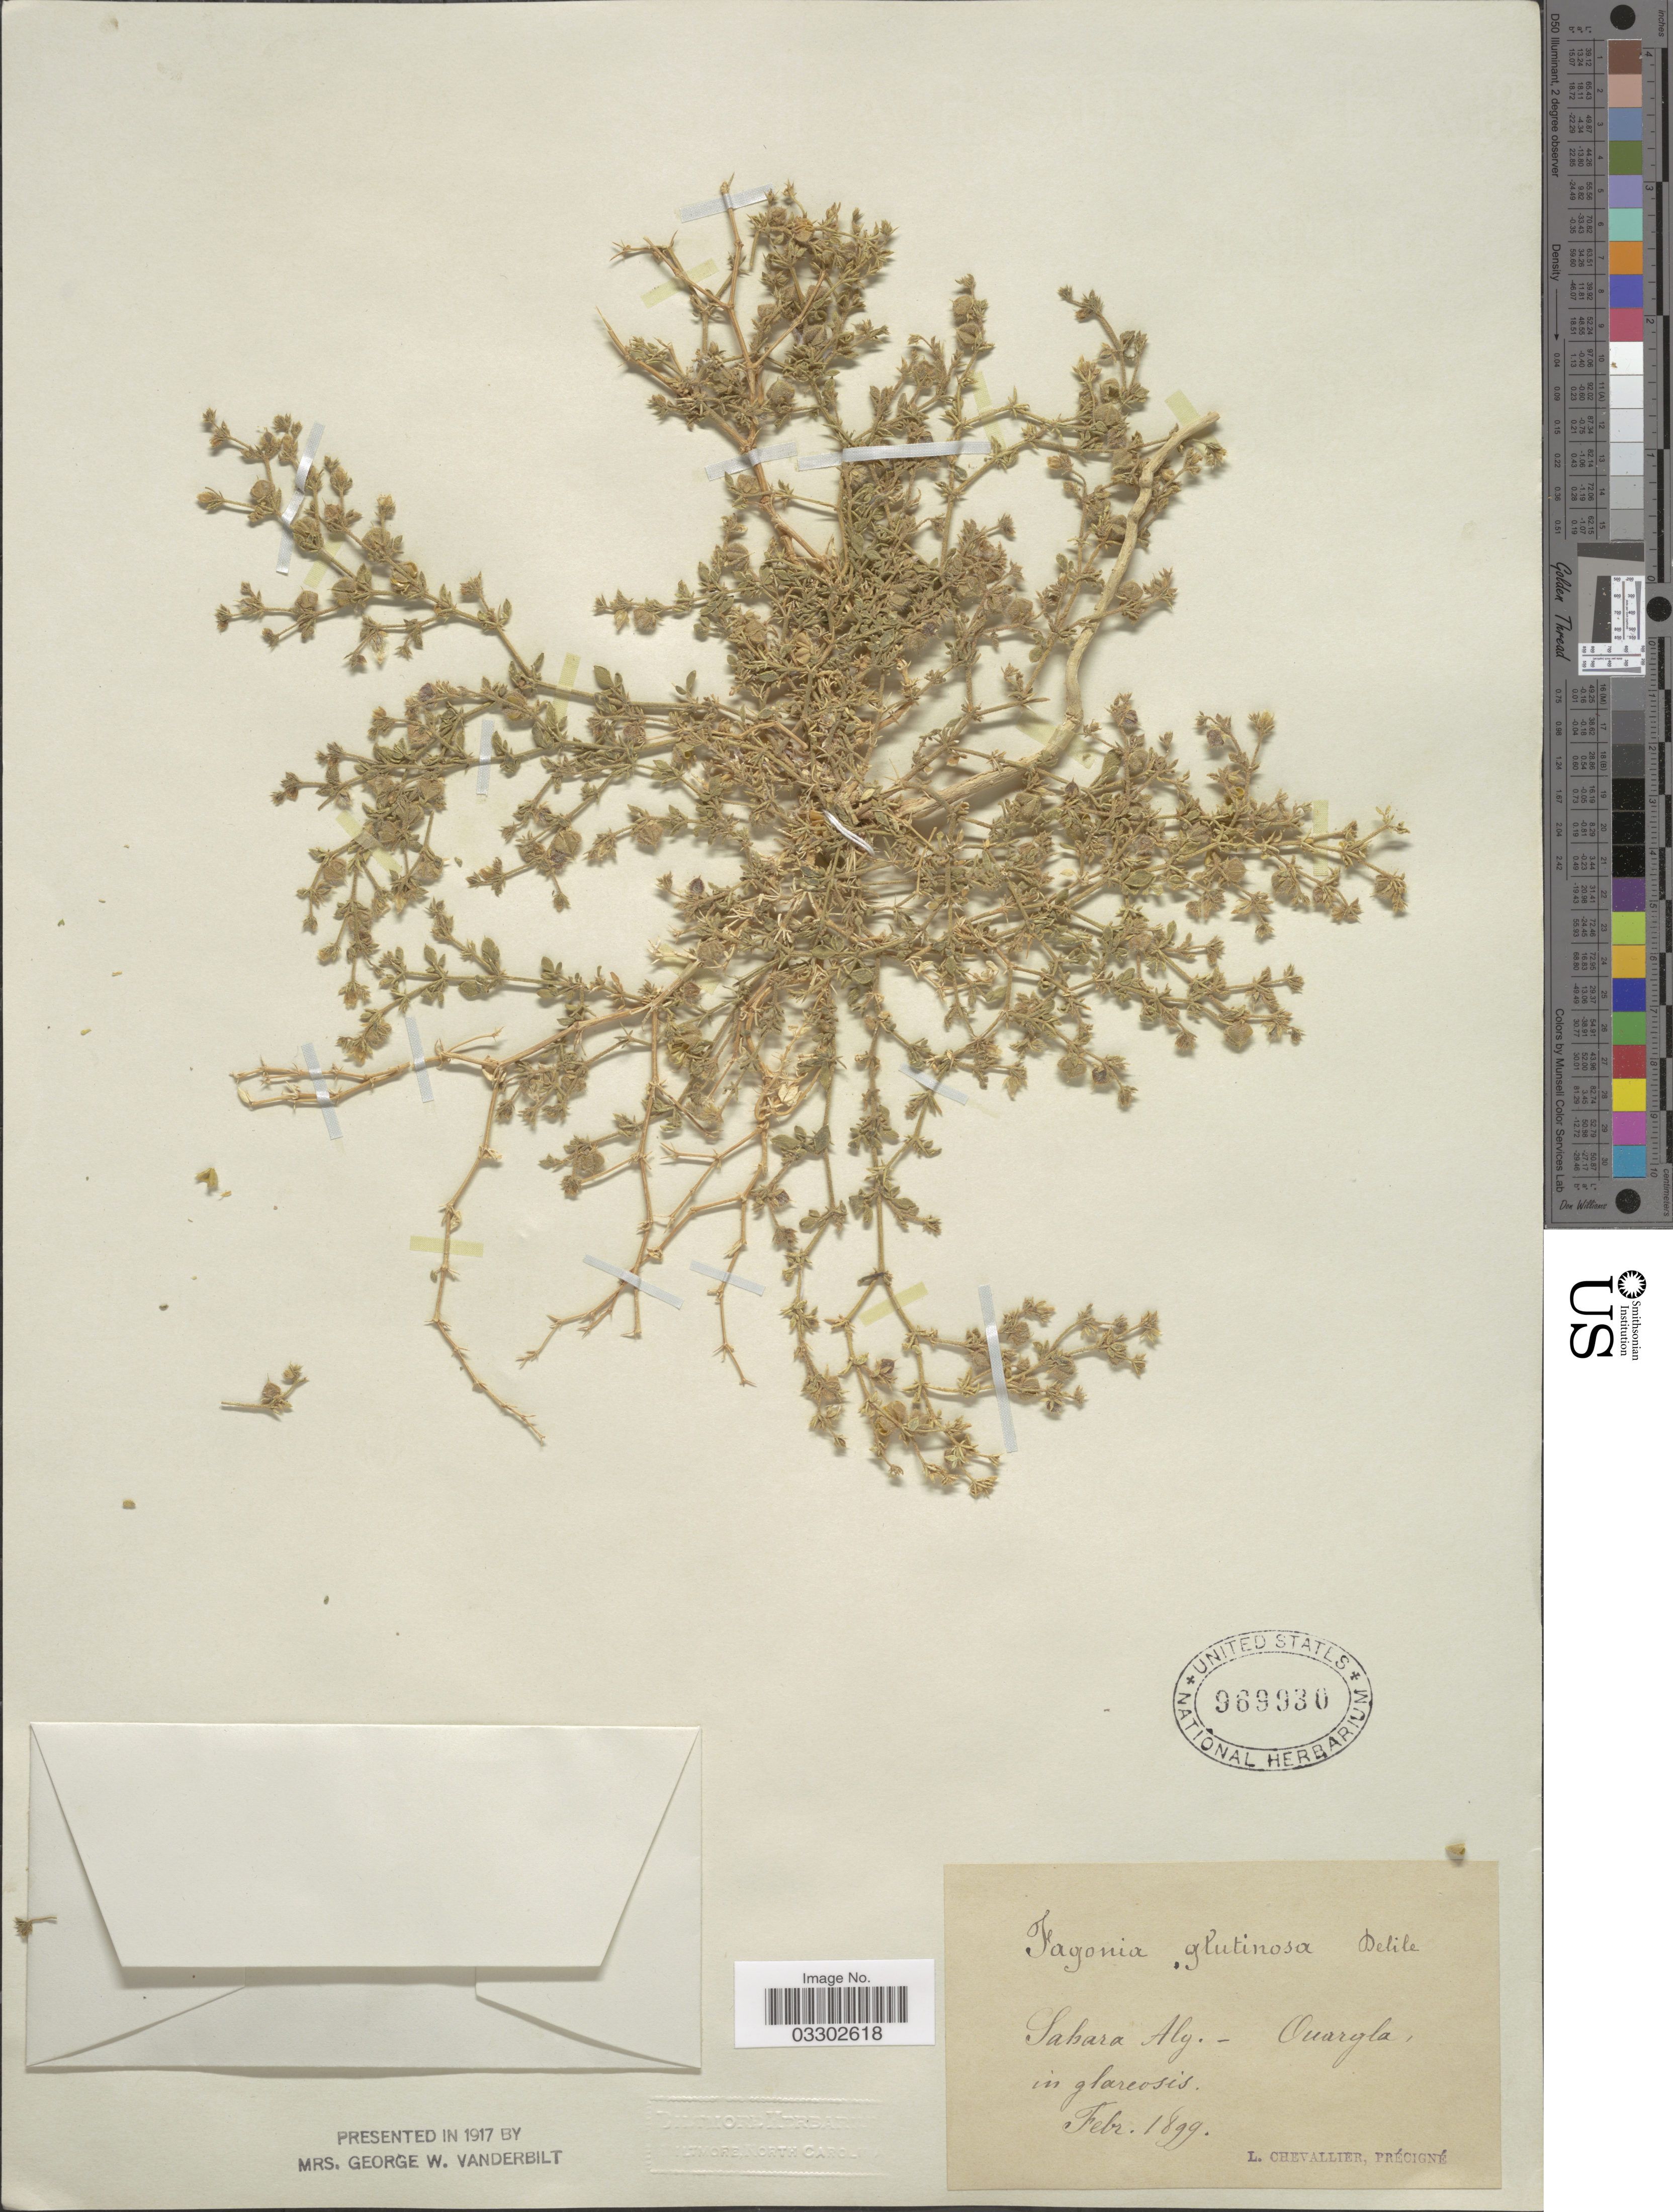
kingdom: Plantae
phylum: Tracheophyta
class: Magnoliopsida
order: Zygophyllales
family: Zygophyllaceae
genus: Fagonia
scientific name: Fagonia glutinosa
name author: Delile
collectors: L. Chevallier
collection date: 1899-02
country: Algeria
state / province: Ouargla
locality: Sahara Alg. - Ouargla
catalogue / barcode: US 969930